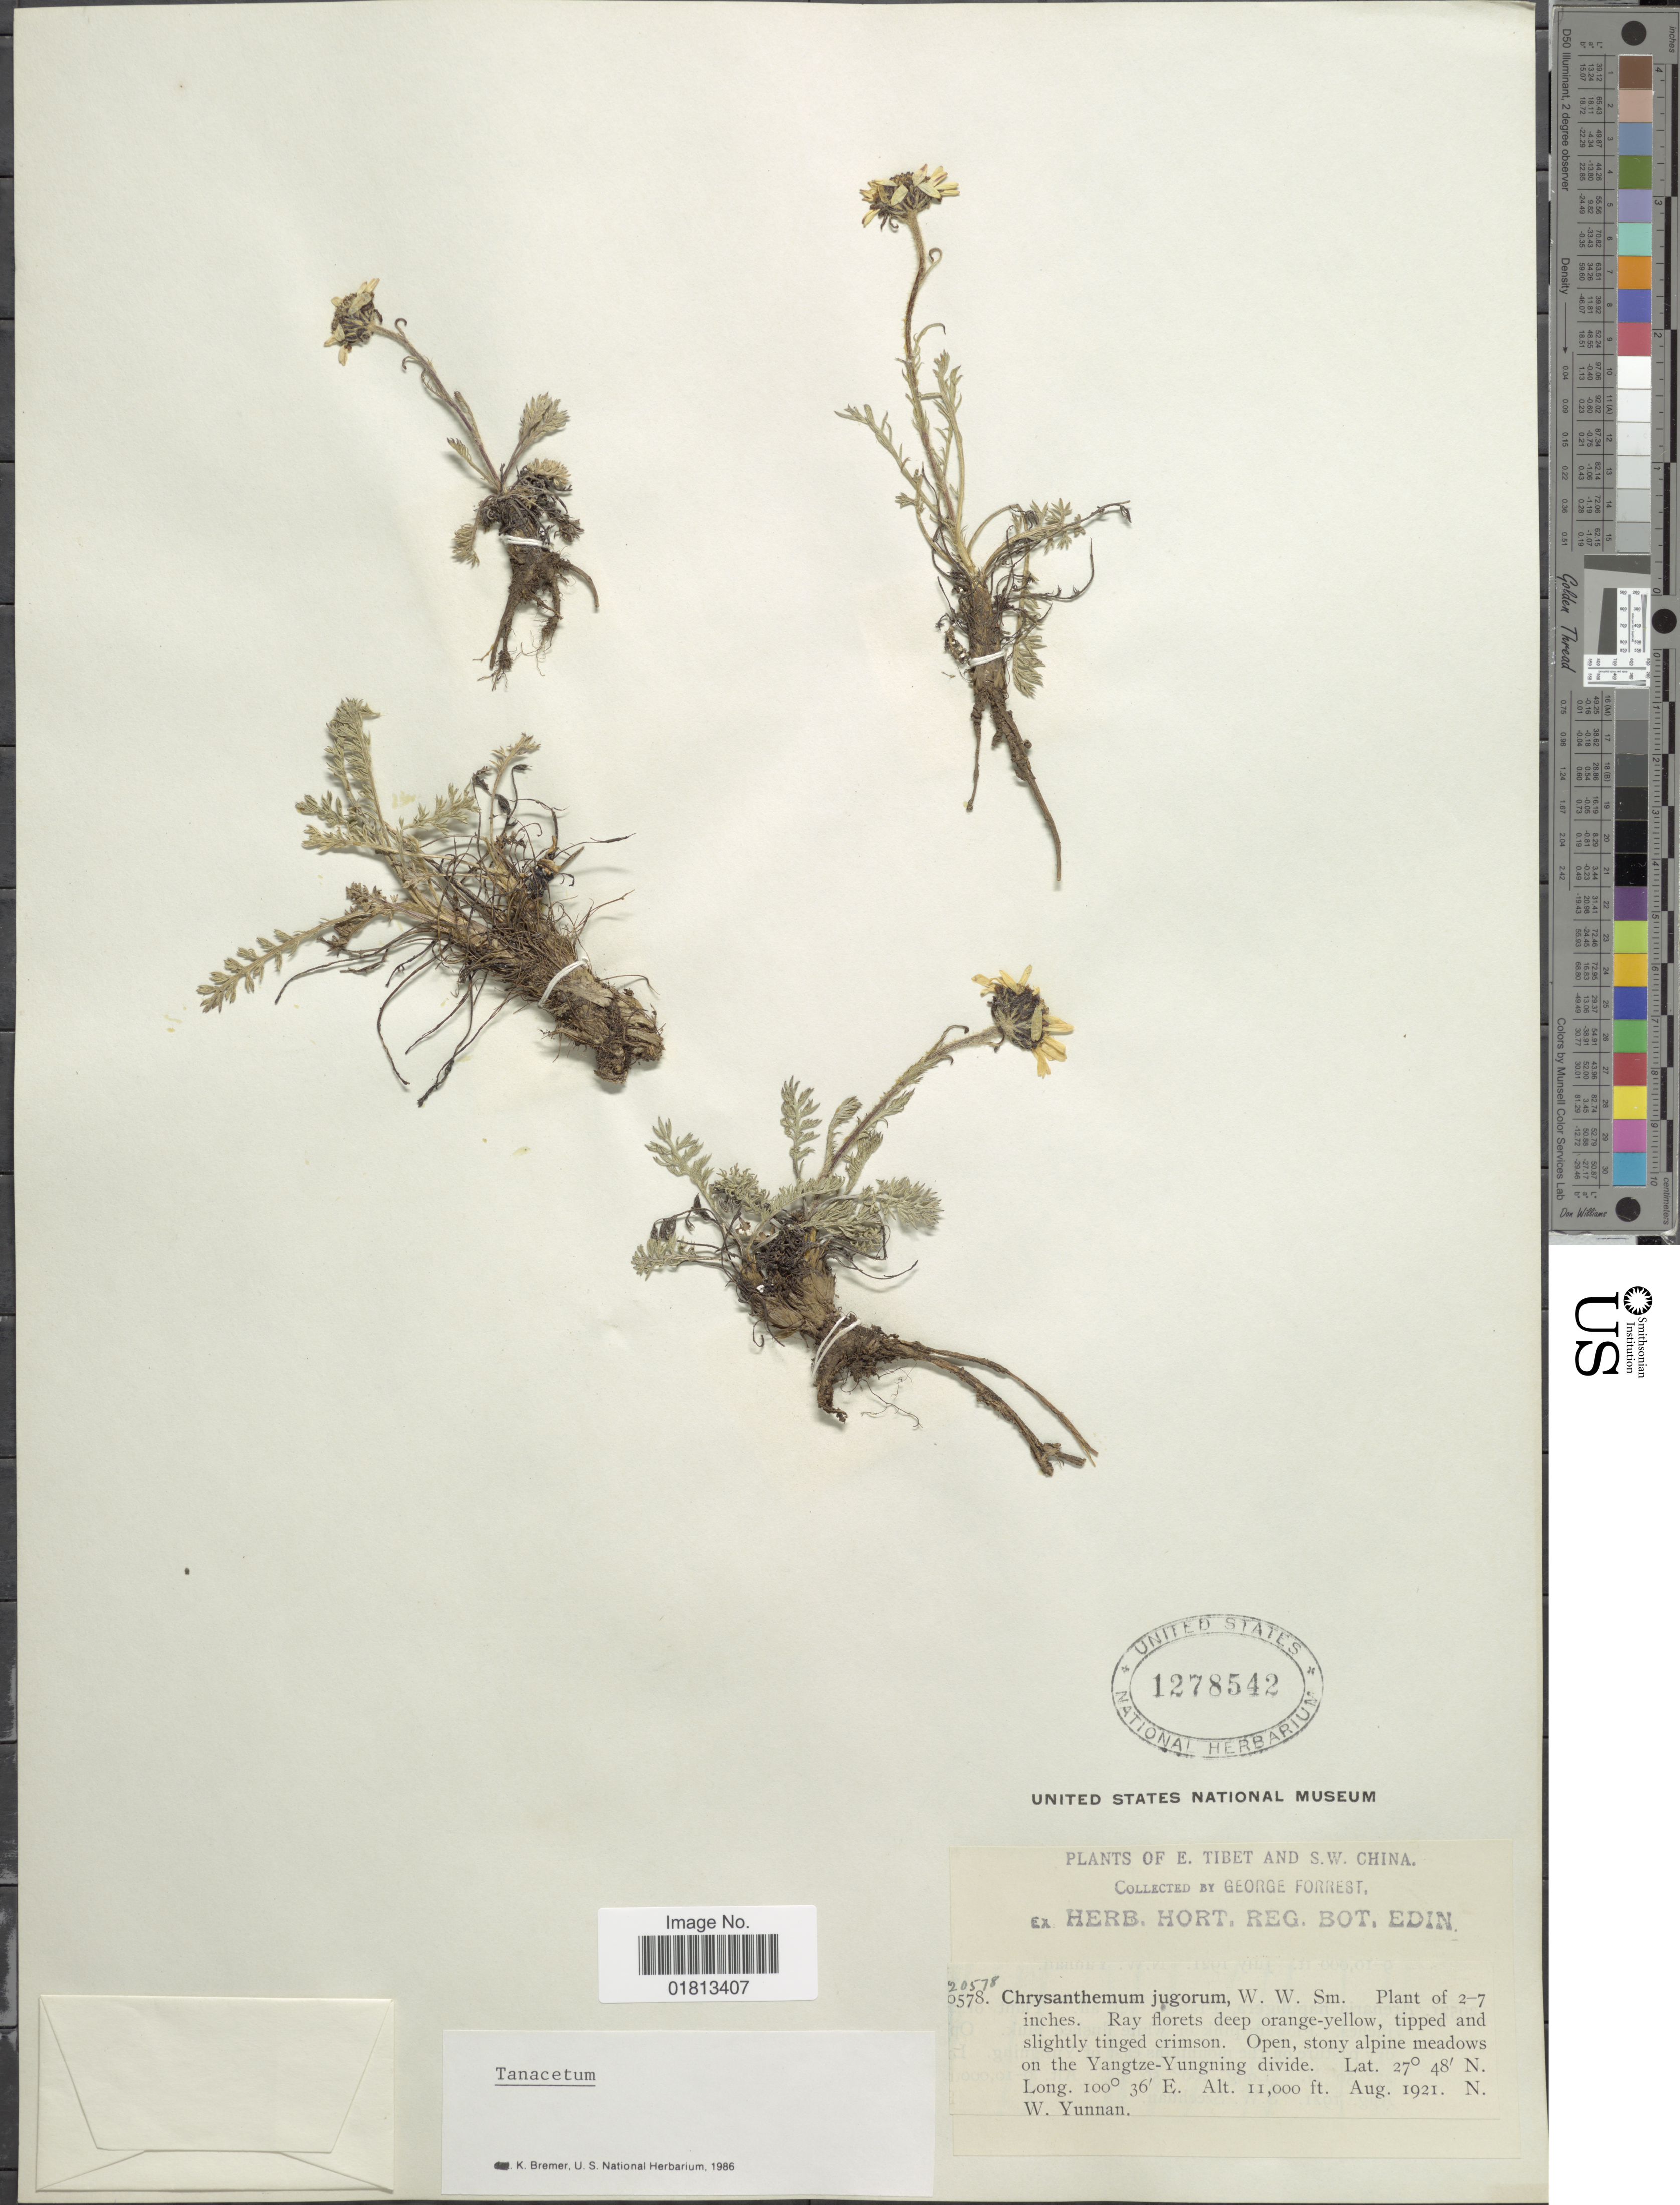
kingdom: Plantae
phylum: Tracheophyta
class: Magnoliopsida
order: Asterales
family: Asteraceae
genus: Tanacetum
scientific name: Tanacetum tatsienensis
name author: (Bureau & Franch.) K. Bremer & Humphries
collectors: G. Forrest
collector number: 20578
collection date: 1921-08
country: China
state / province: Yunnan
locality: E. Tibet and S. W. China, Open, stony alpine meadows on the Yangtze-Yungning divide. N.W. Yunnan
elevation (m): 3353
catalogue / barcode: US 1278542